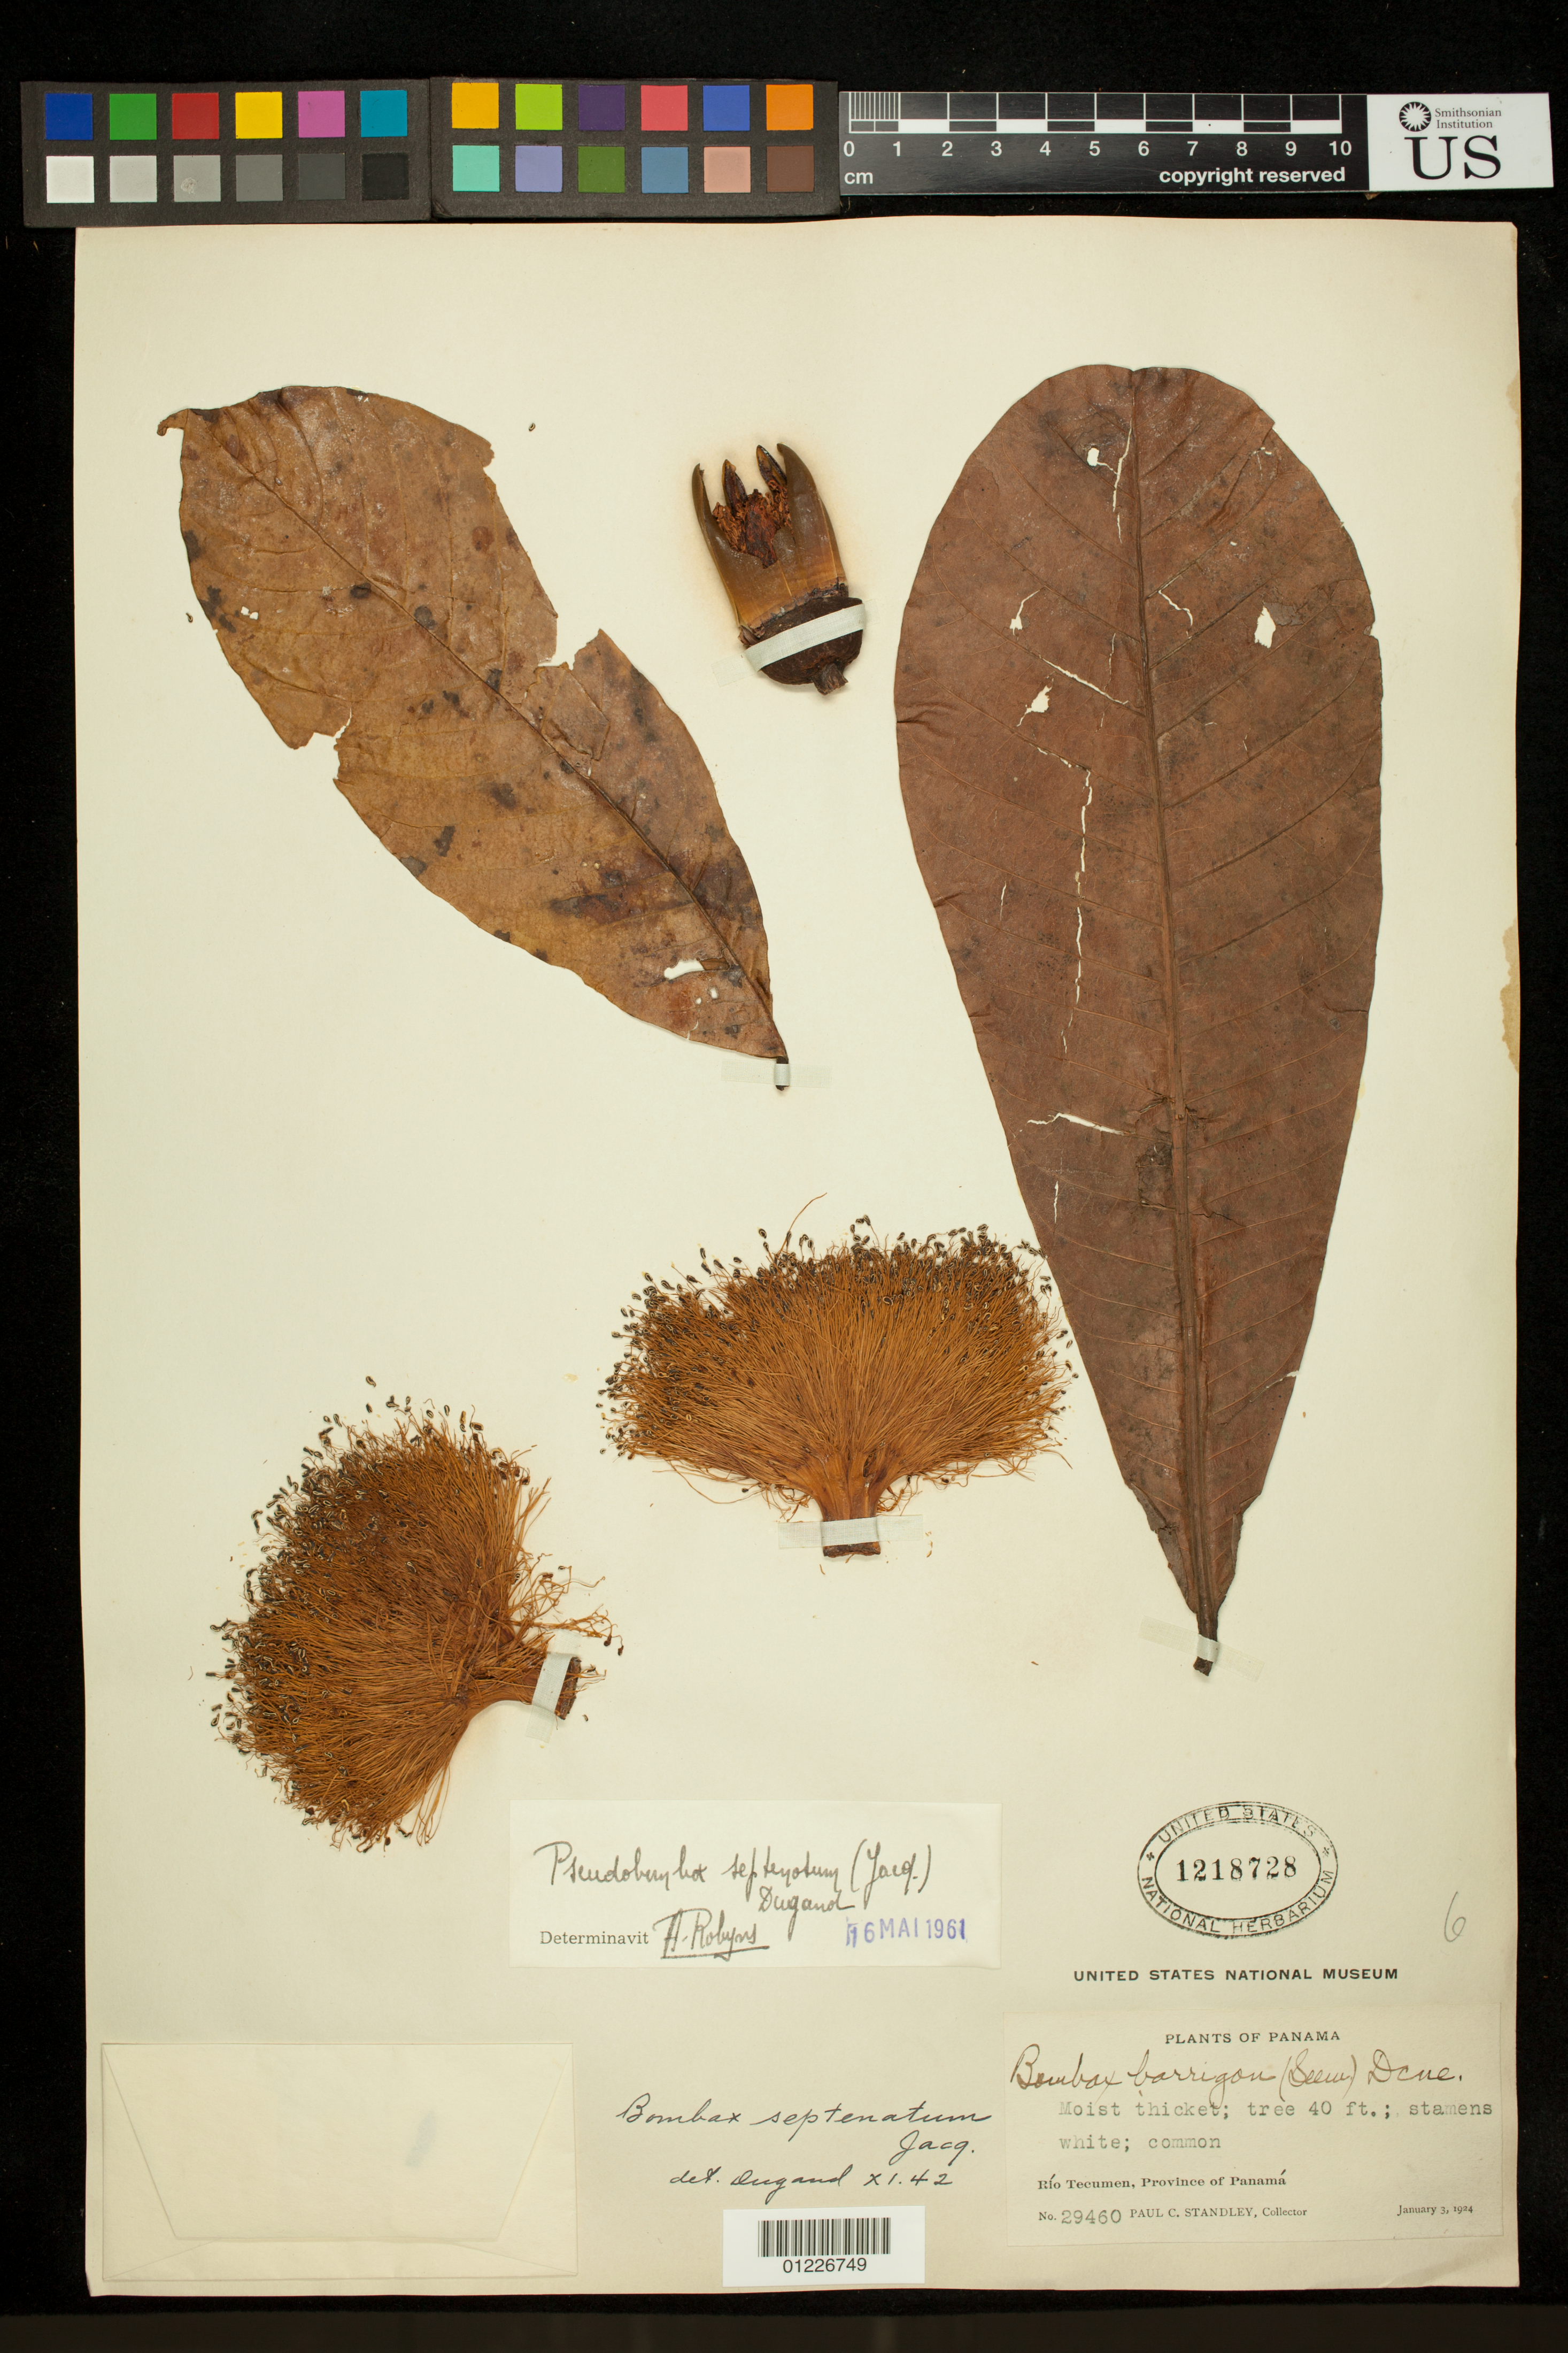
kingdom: Plantae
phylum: Tracheophyta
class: Magnoliopsida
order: Malvales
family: Malvaceae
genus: Pseudobombax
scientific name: Pseudobombax septenatum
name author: (Jacq.) Dugand G.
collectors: P. C. Standley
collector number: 29460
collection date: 1924-01-03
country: Panama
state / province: Panamá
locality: Rio Tecumen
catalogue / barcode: US 1218728